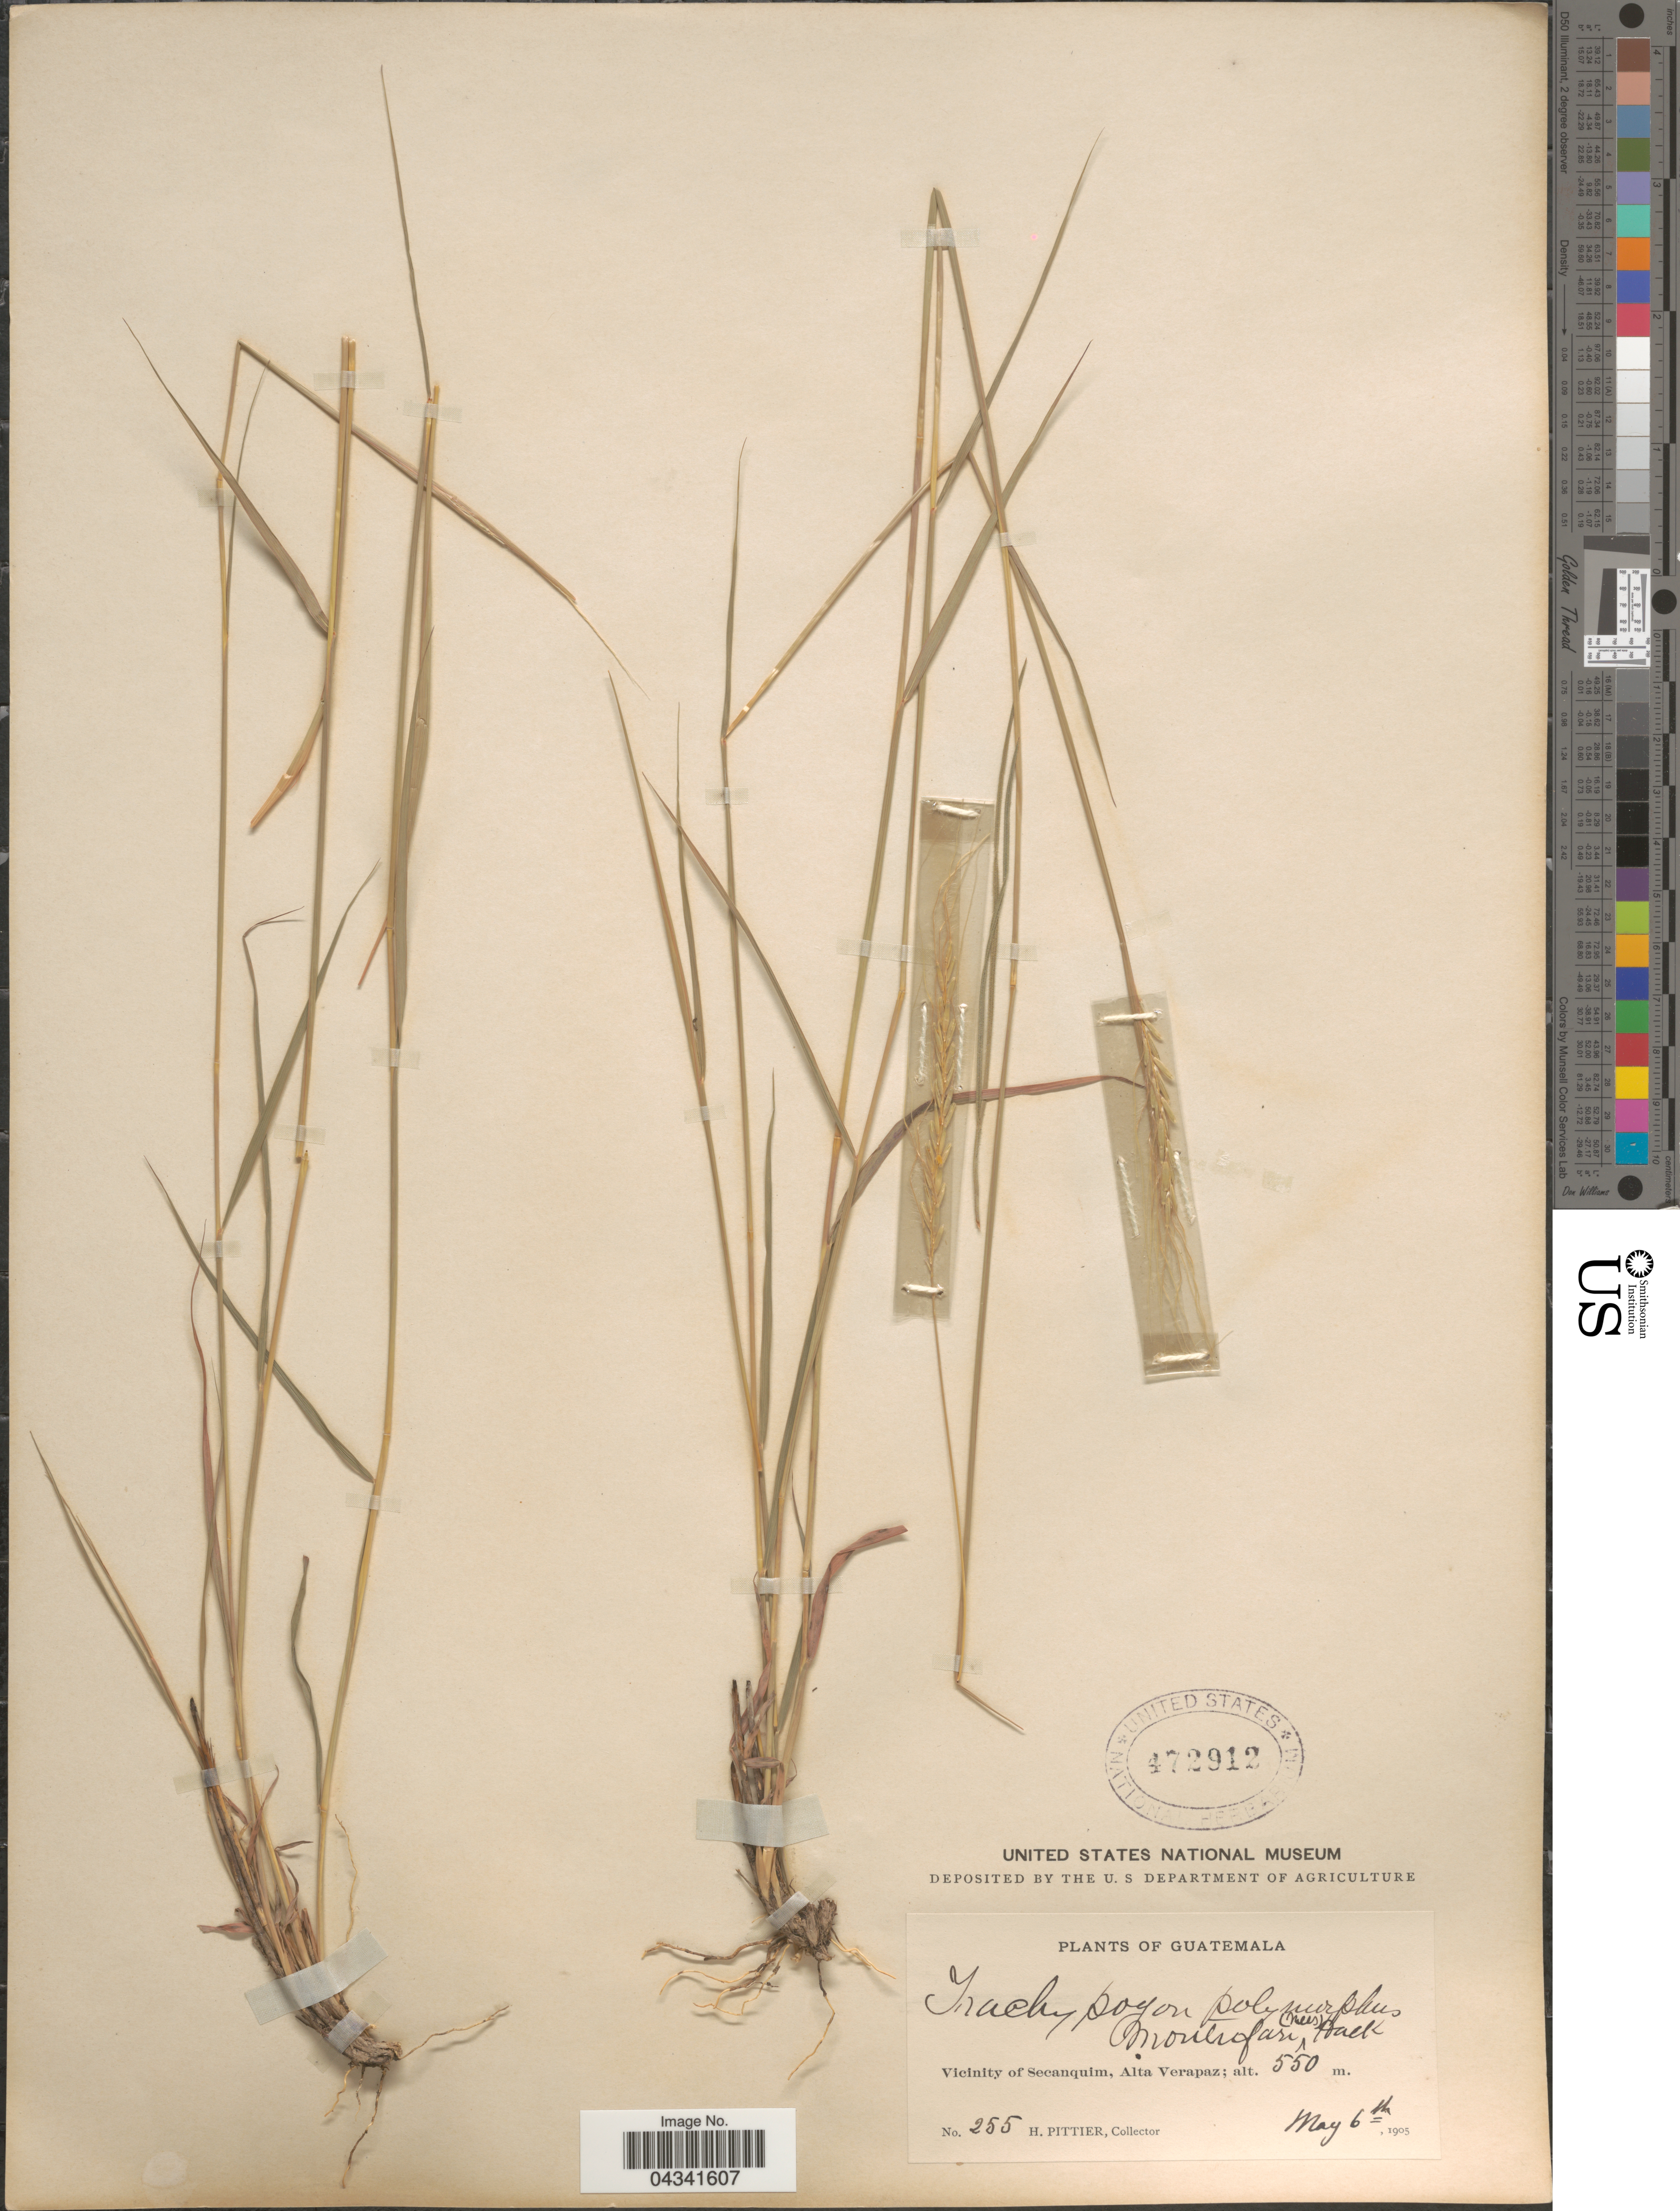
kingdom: Plantae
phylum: Tracheophyta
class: Liliopsida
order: Poales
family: Poaceae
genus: Trachypogon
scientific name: Trachypogon spicatus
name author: (L. f.) Kuntze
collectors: H. F. Pittier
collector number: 255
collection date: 1905-05-06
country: Guatemala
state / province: Alta Verapaz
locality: Vicinity of Secanquim.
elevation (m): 550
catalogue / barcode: US 472912